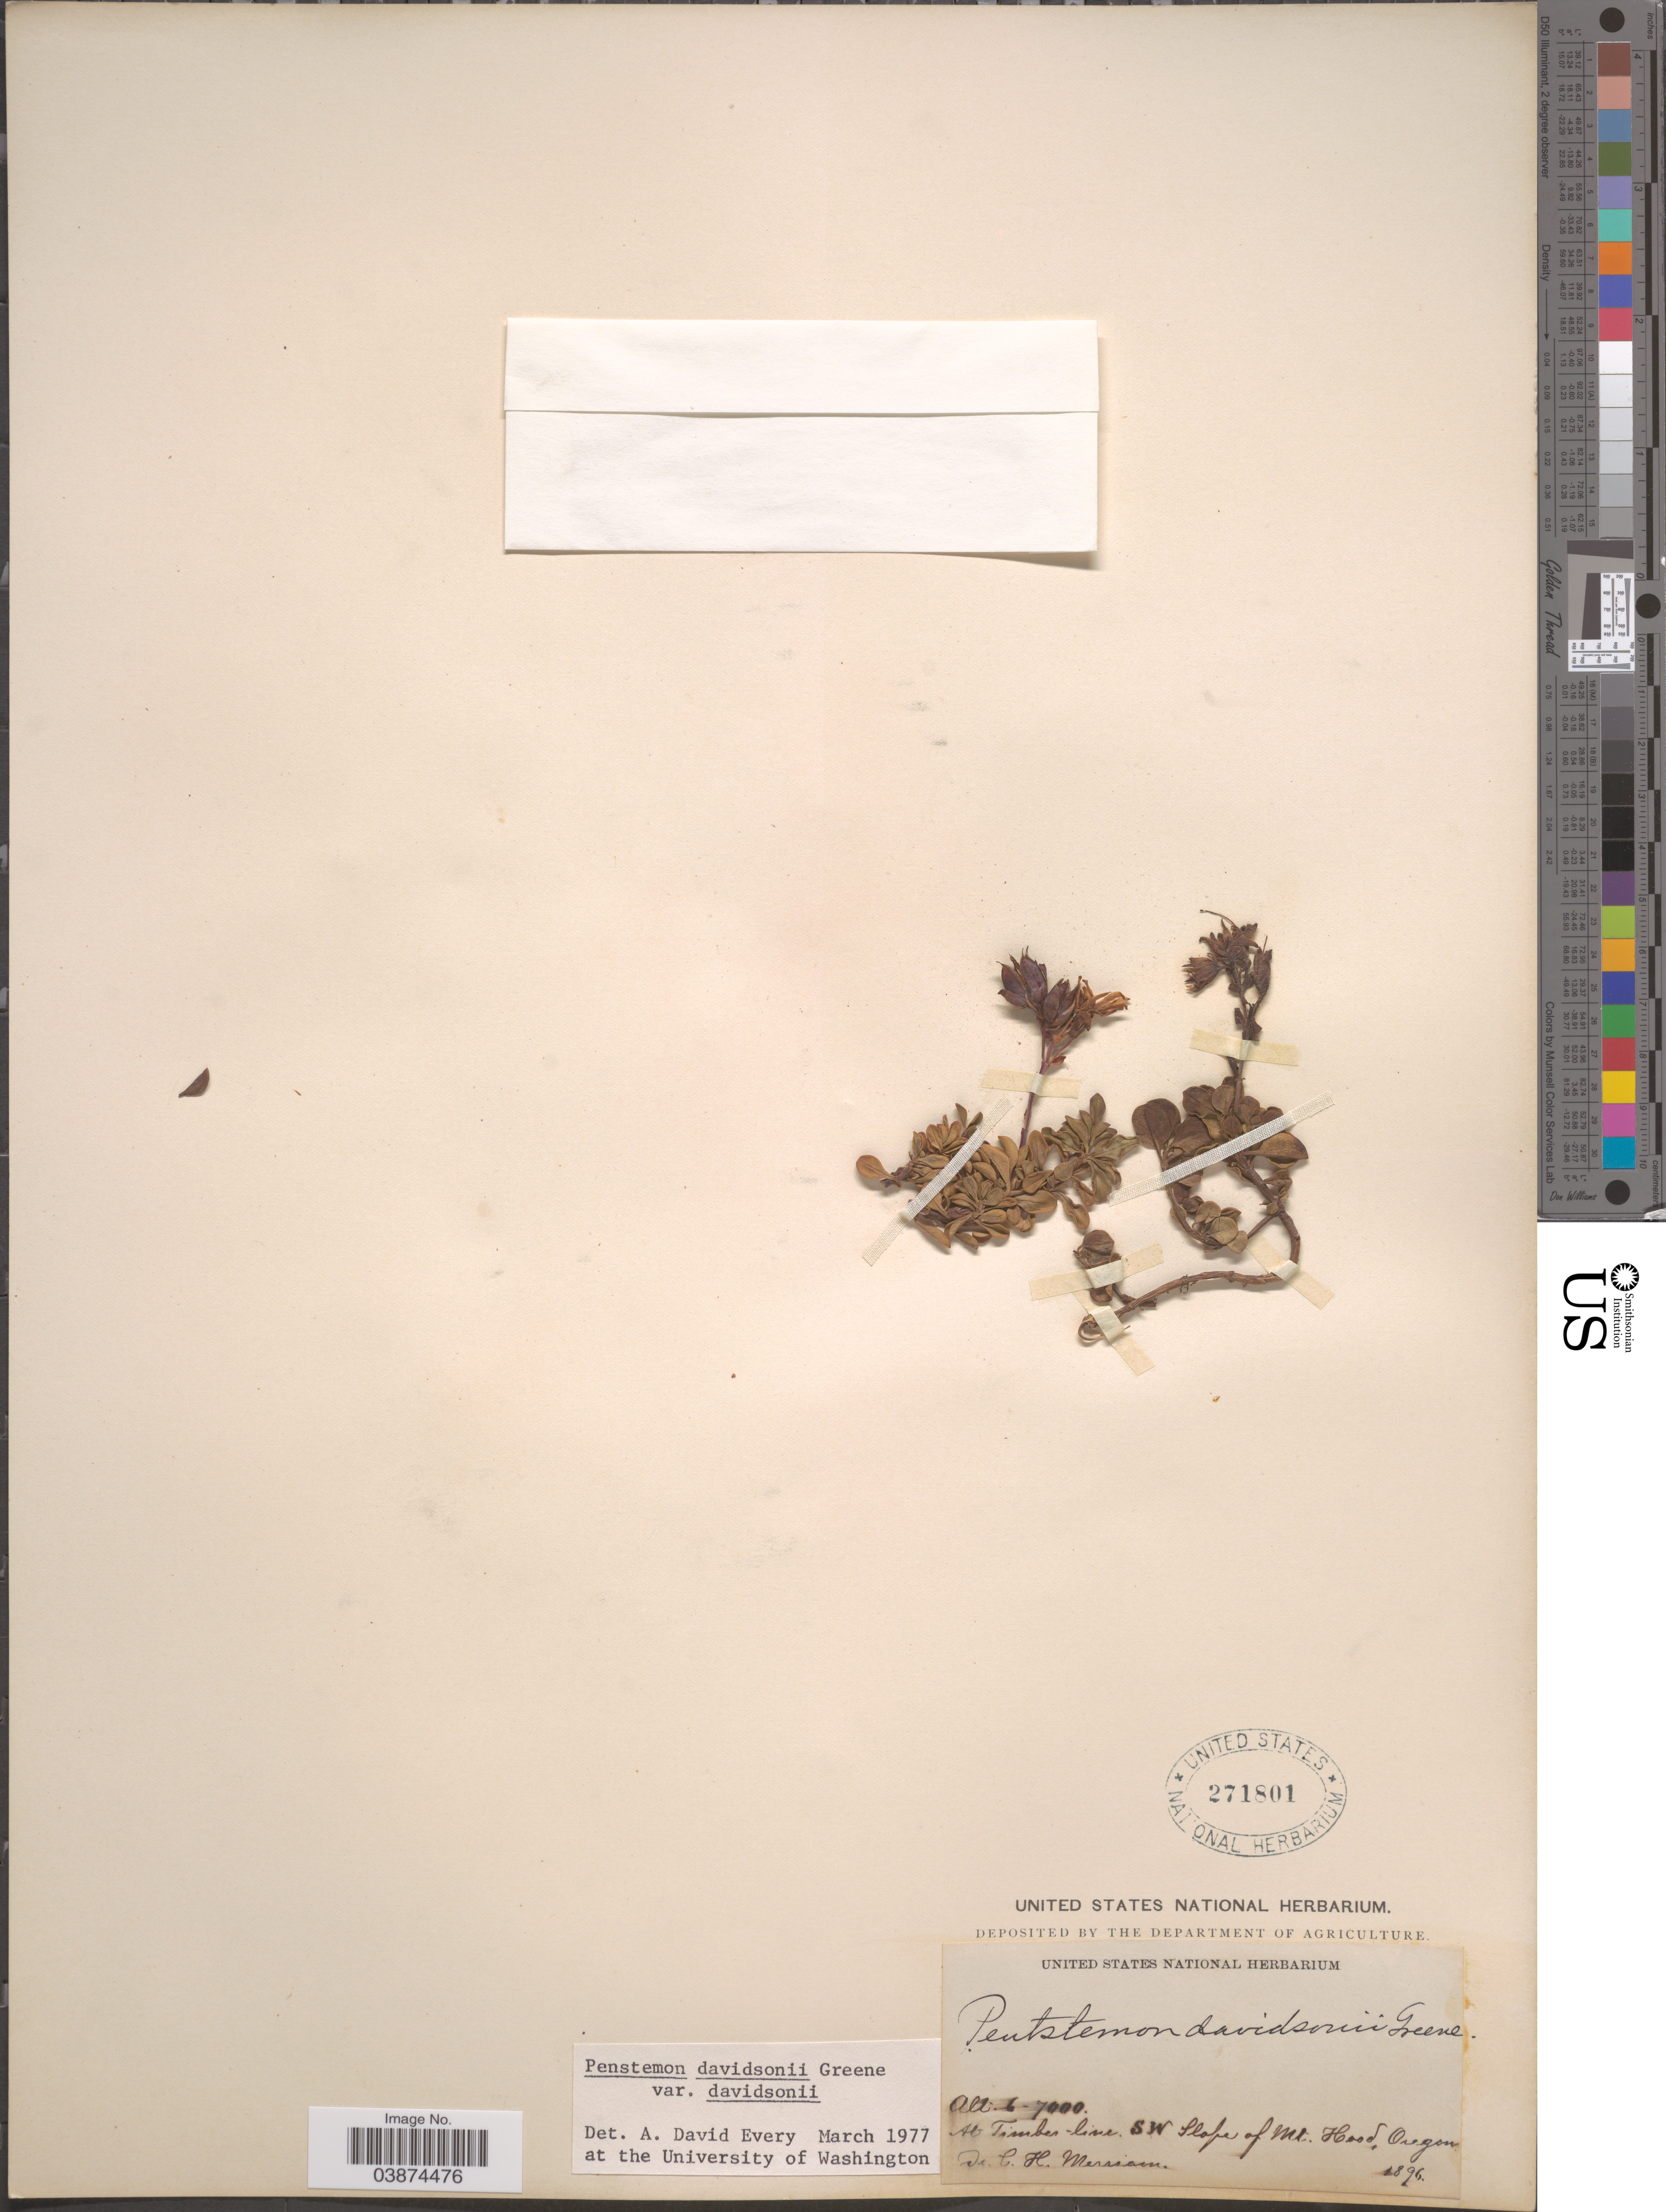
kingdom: Plantae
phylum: Tracheophyta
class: Magnoliopsida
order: Lamiales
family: Plantaginaceae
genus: Penstemon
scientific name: Penstemon davidsonii var. davidsonii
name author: Greene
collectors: C. Merriam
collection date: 1896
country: United States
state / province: Oregon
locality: At Timber-line. S.W slope of Mt. Hood.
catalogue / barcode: US 271801